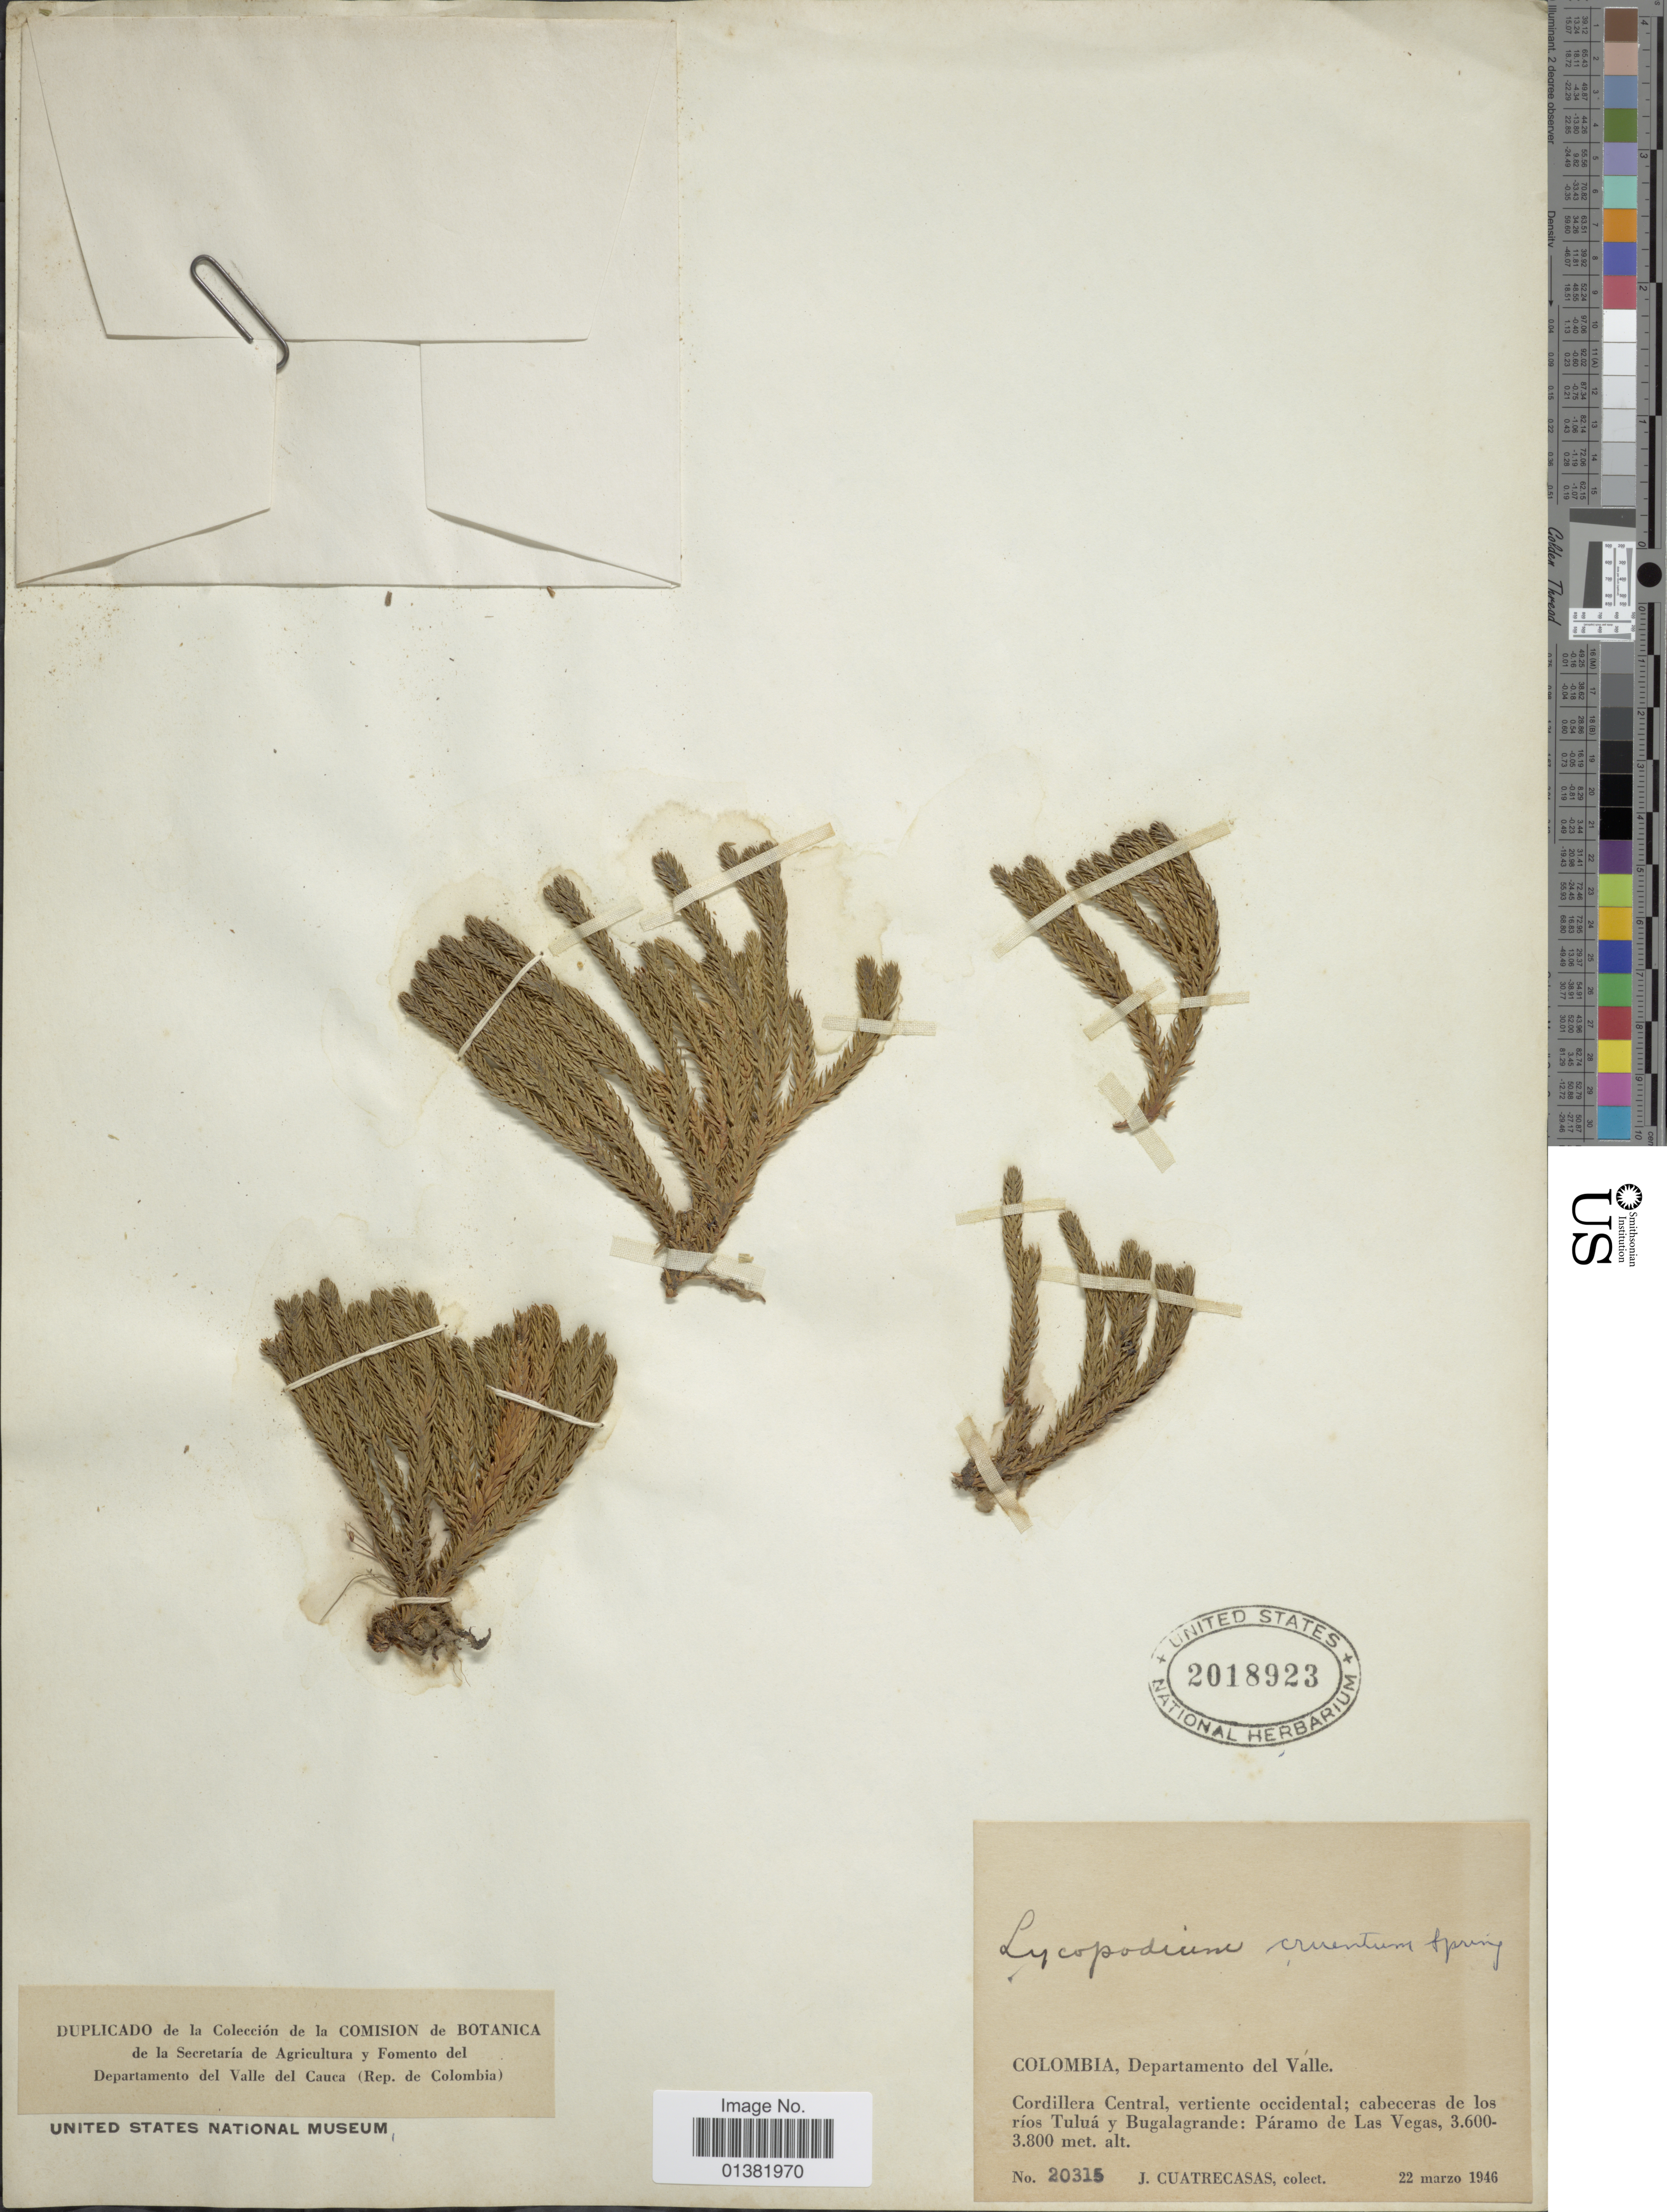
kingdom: Plantae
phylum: Tracheophyta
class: Lycopodiopsida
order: Lycopodiales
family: Lycopodiaceae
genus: Phlegmariurus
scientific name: Phlegmariurus cruentus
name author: (Spring) B. Øllg.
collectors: J. Cuatrecasas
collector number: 20315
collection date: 1946-03-22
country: Colombia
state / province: Valle del Cauca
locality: Cordillera Central, vertiente occidental; cabeceras de los ríos Tuluá y Bugalagrande: Páramo de Las Vegas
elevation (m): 3600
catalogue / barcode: US 2018923